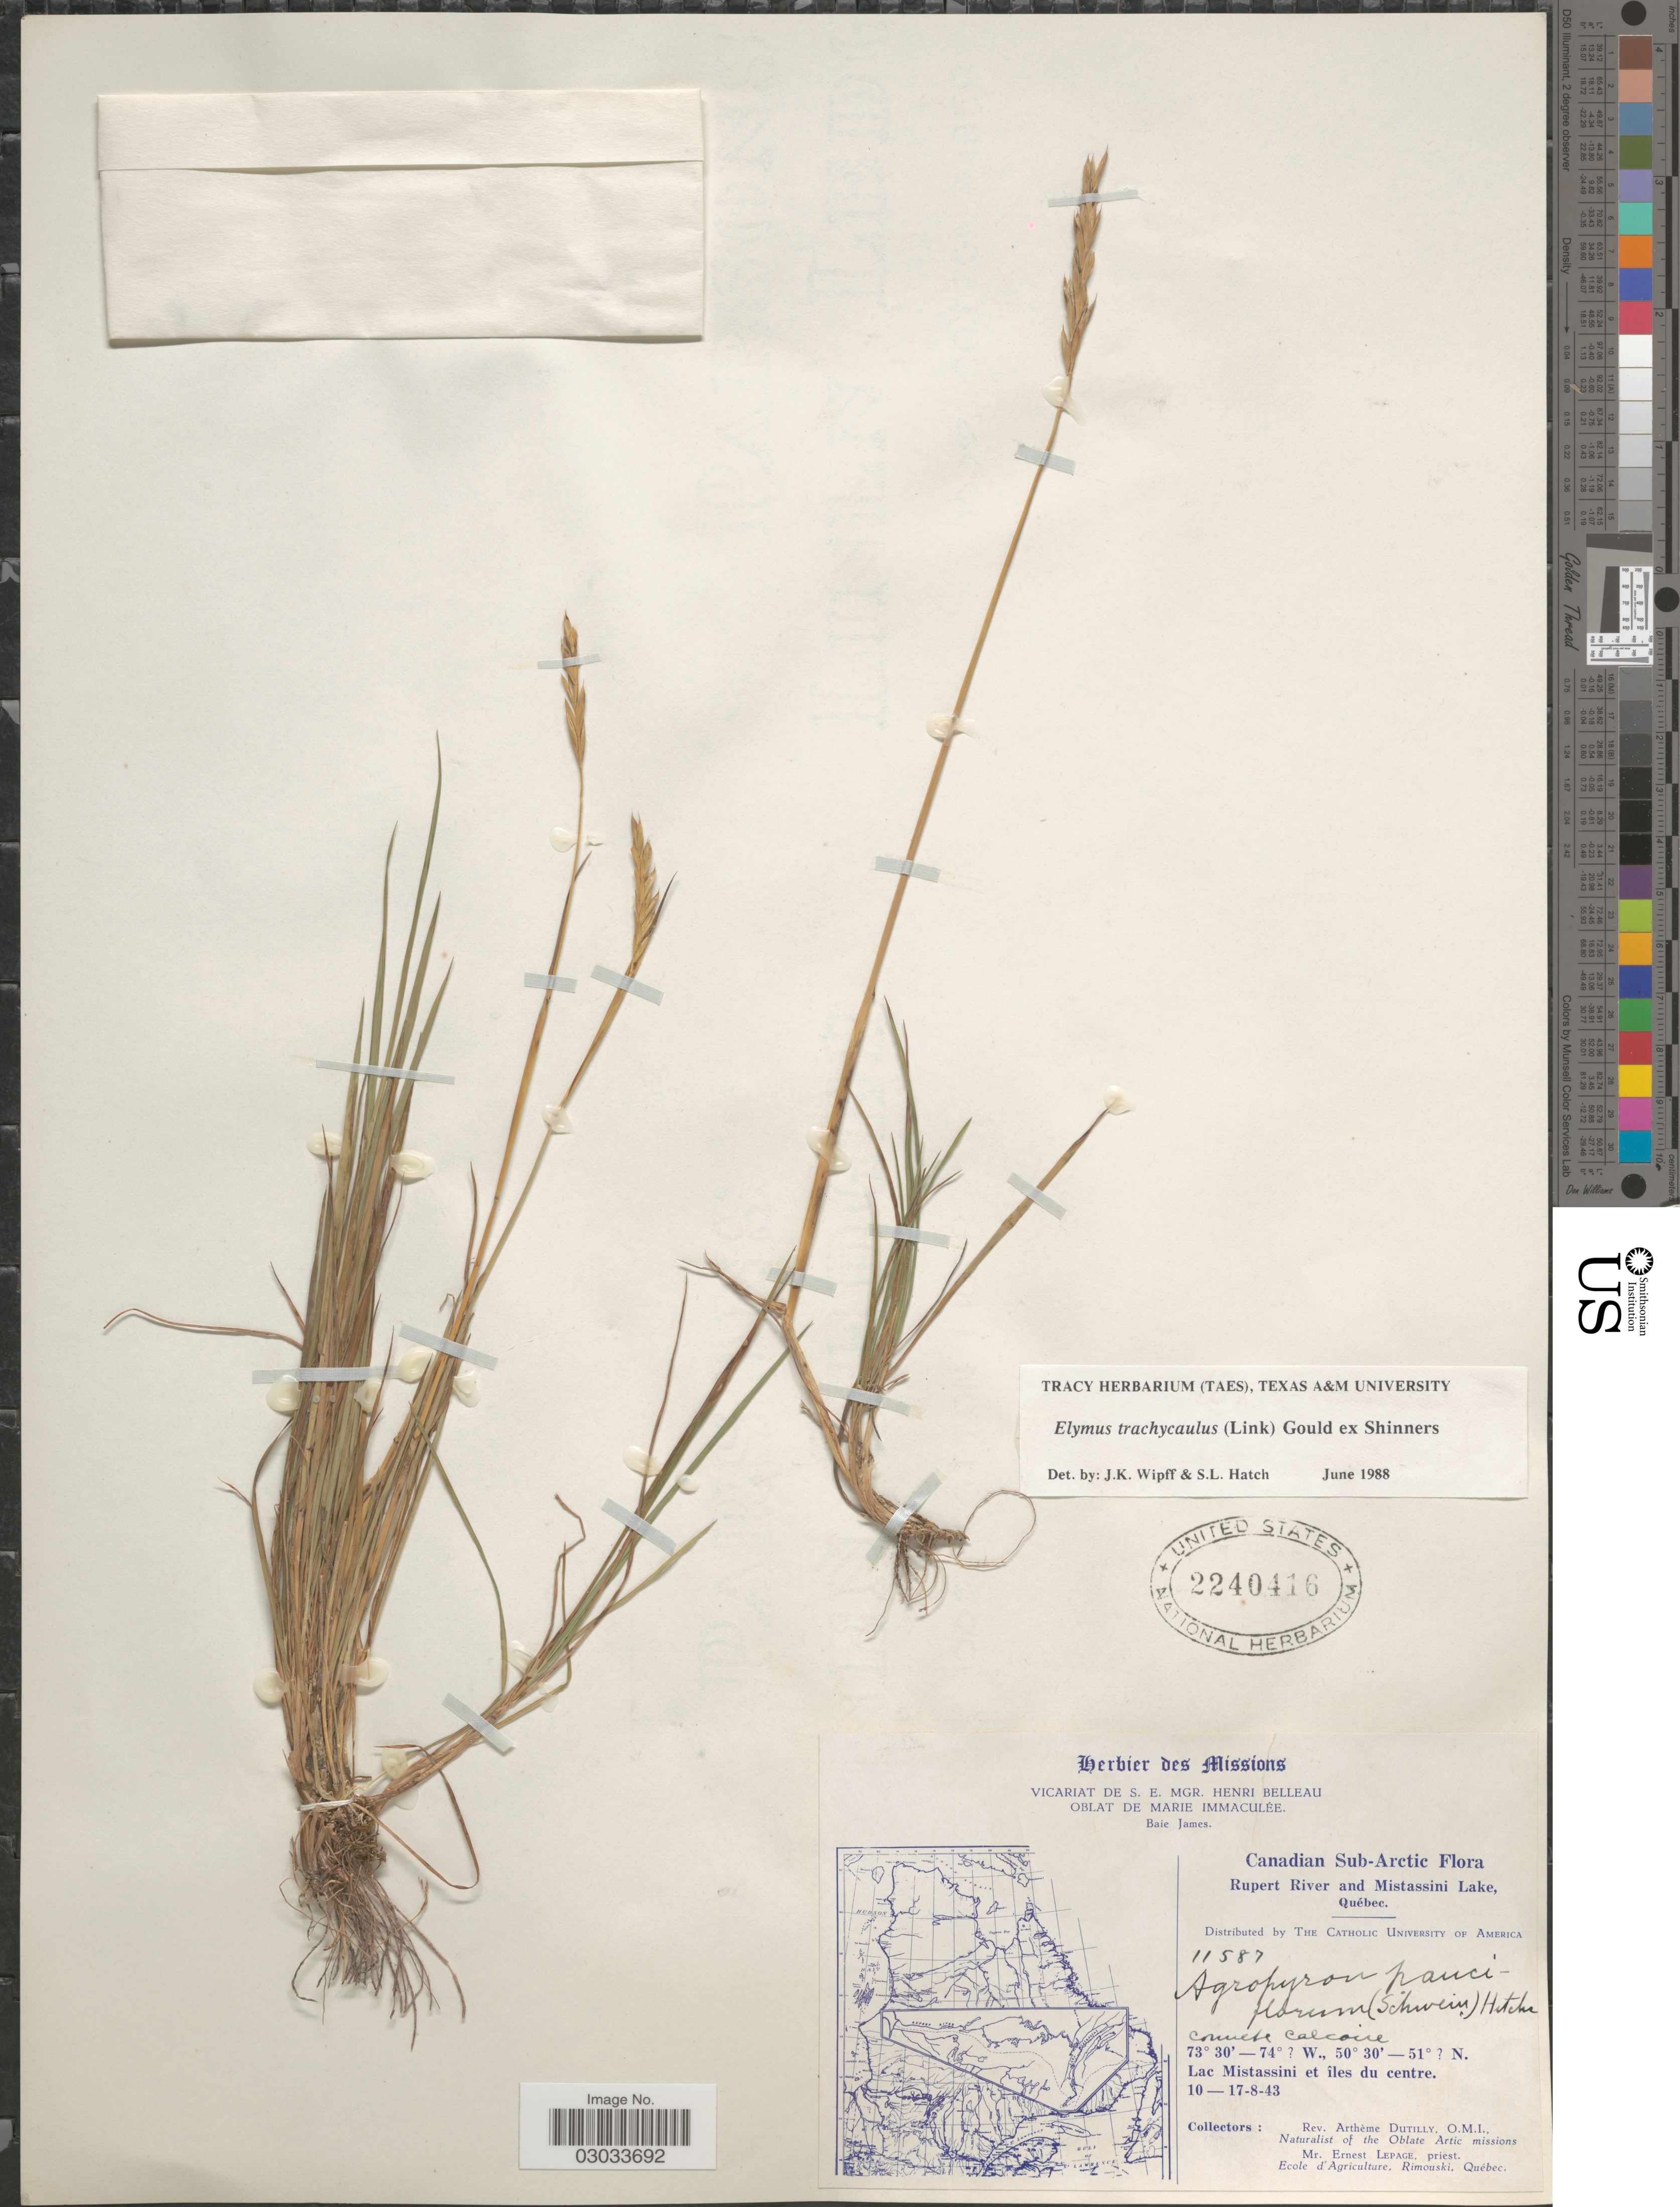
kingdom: Plantae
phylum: Tracheophyta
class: Liliopsida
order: Poales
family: Poaceae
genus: Elymus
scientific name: Elymus trachycaulus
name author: (Link) Gould ex Shinners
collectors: P. Dutilly & E. Lepage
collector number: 11587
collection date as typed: Transcribed d/m/y: 10/8/43 to 17/8/43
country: Canada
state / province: Quebec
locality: Baie James [unsure placement]. Canadian Sub-Arctic. Rupert River and Mistassini Lake, Québec. Lac Mistassini et îles du centre. Oblate Arctic missions.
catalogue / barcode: US 2240416